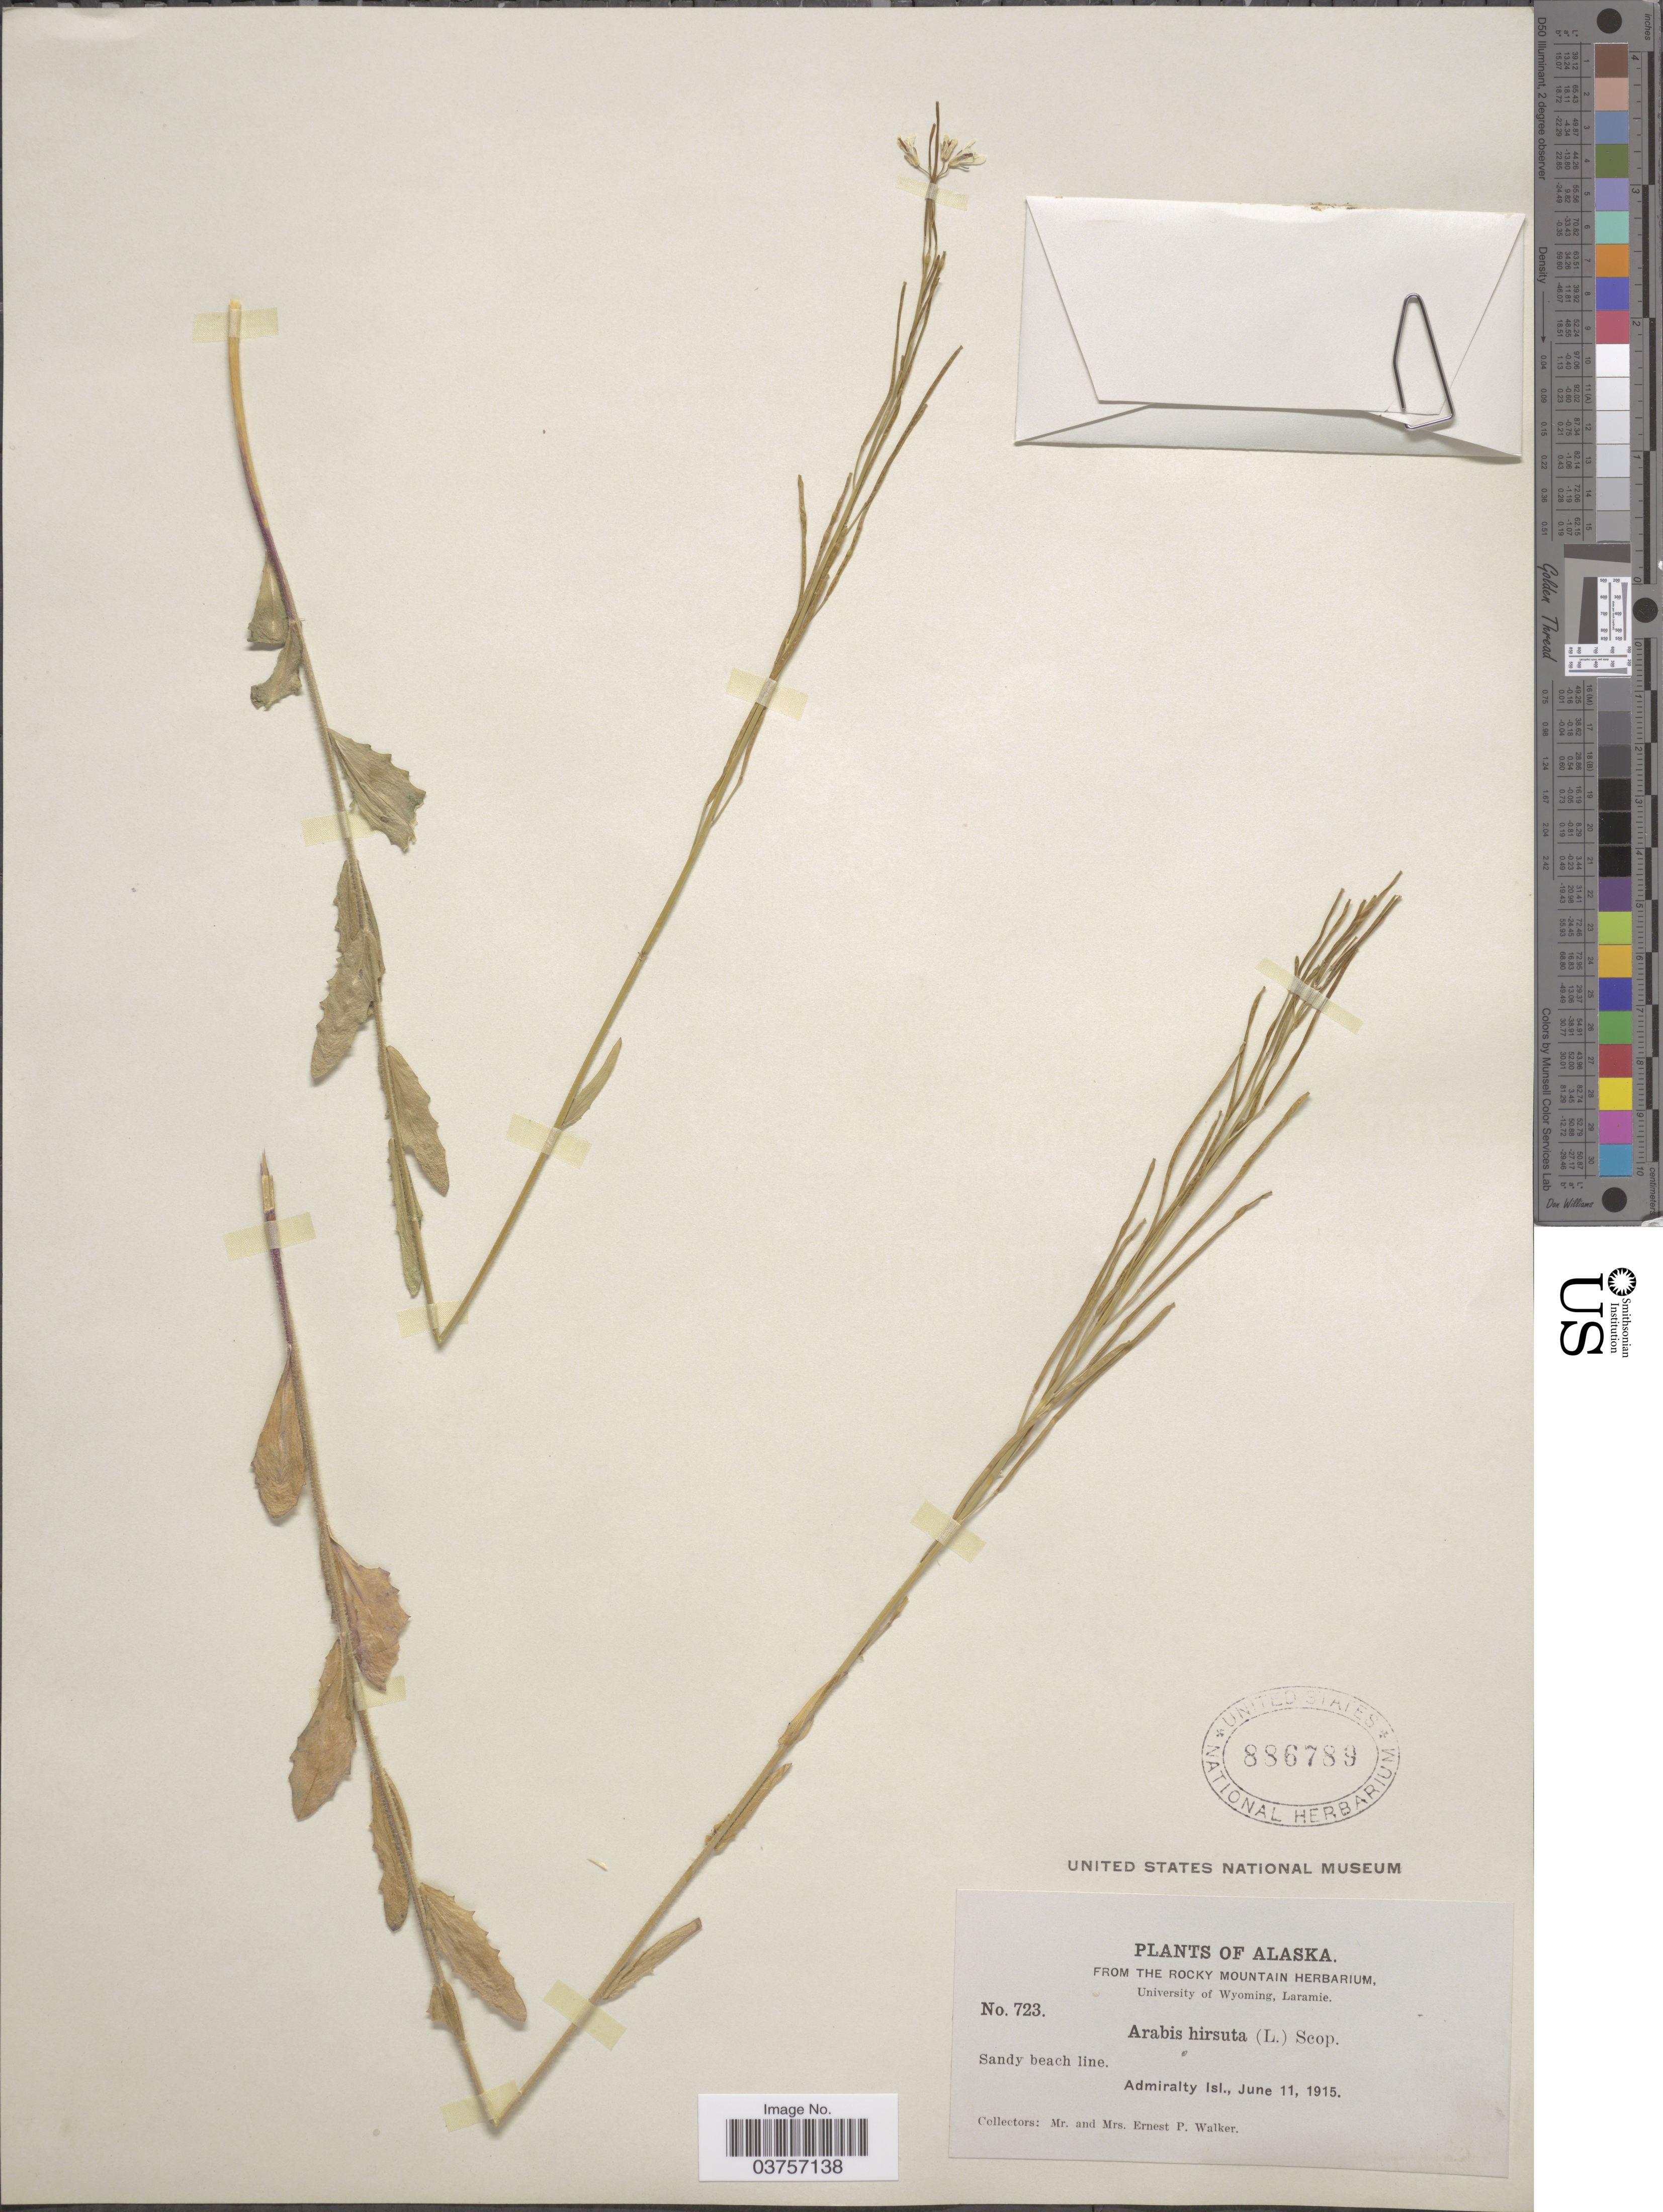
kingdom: Plantae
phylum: Tracheophyta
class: Magnoliopsida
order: Brassicales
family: Brassicaceae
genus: Arabis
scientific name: Arabis hirsuta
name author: (L.) Scop.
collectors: E. P. Walker & E. Walker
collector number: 723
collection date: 1915-06-11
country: United States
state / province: Alaska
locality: Admiralty Isl.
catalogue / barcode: US 886789